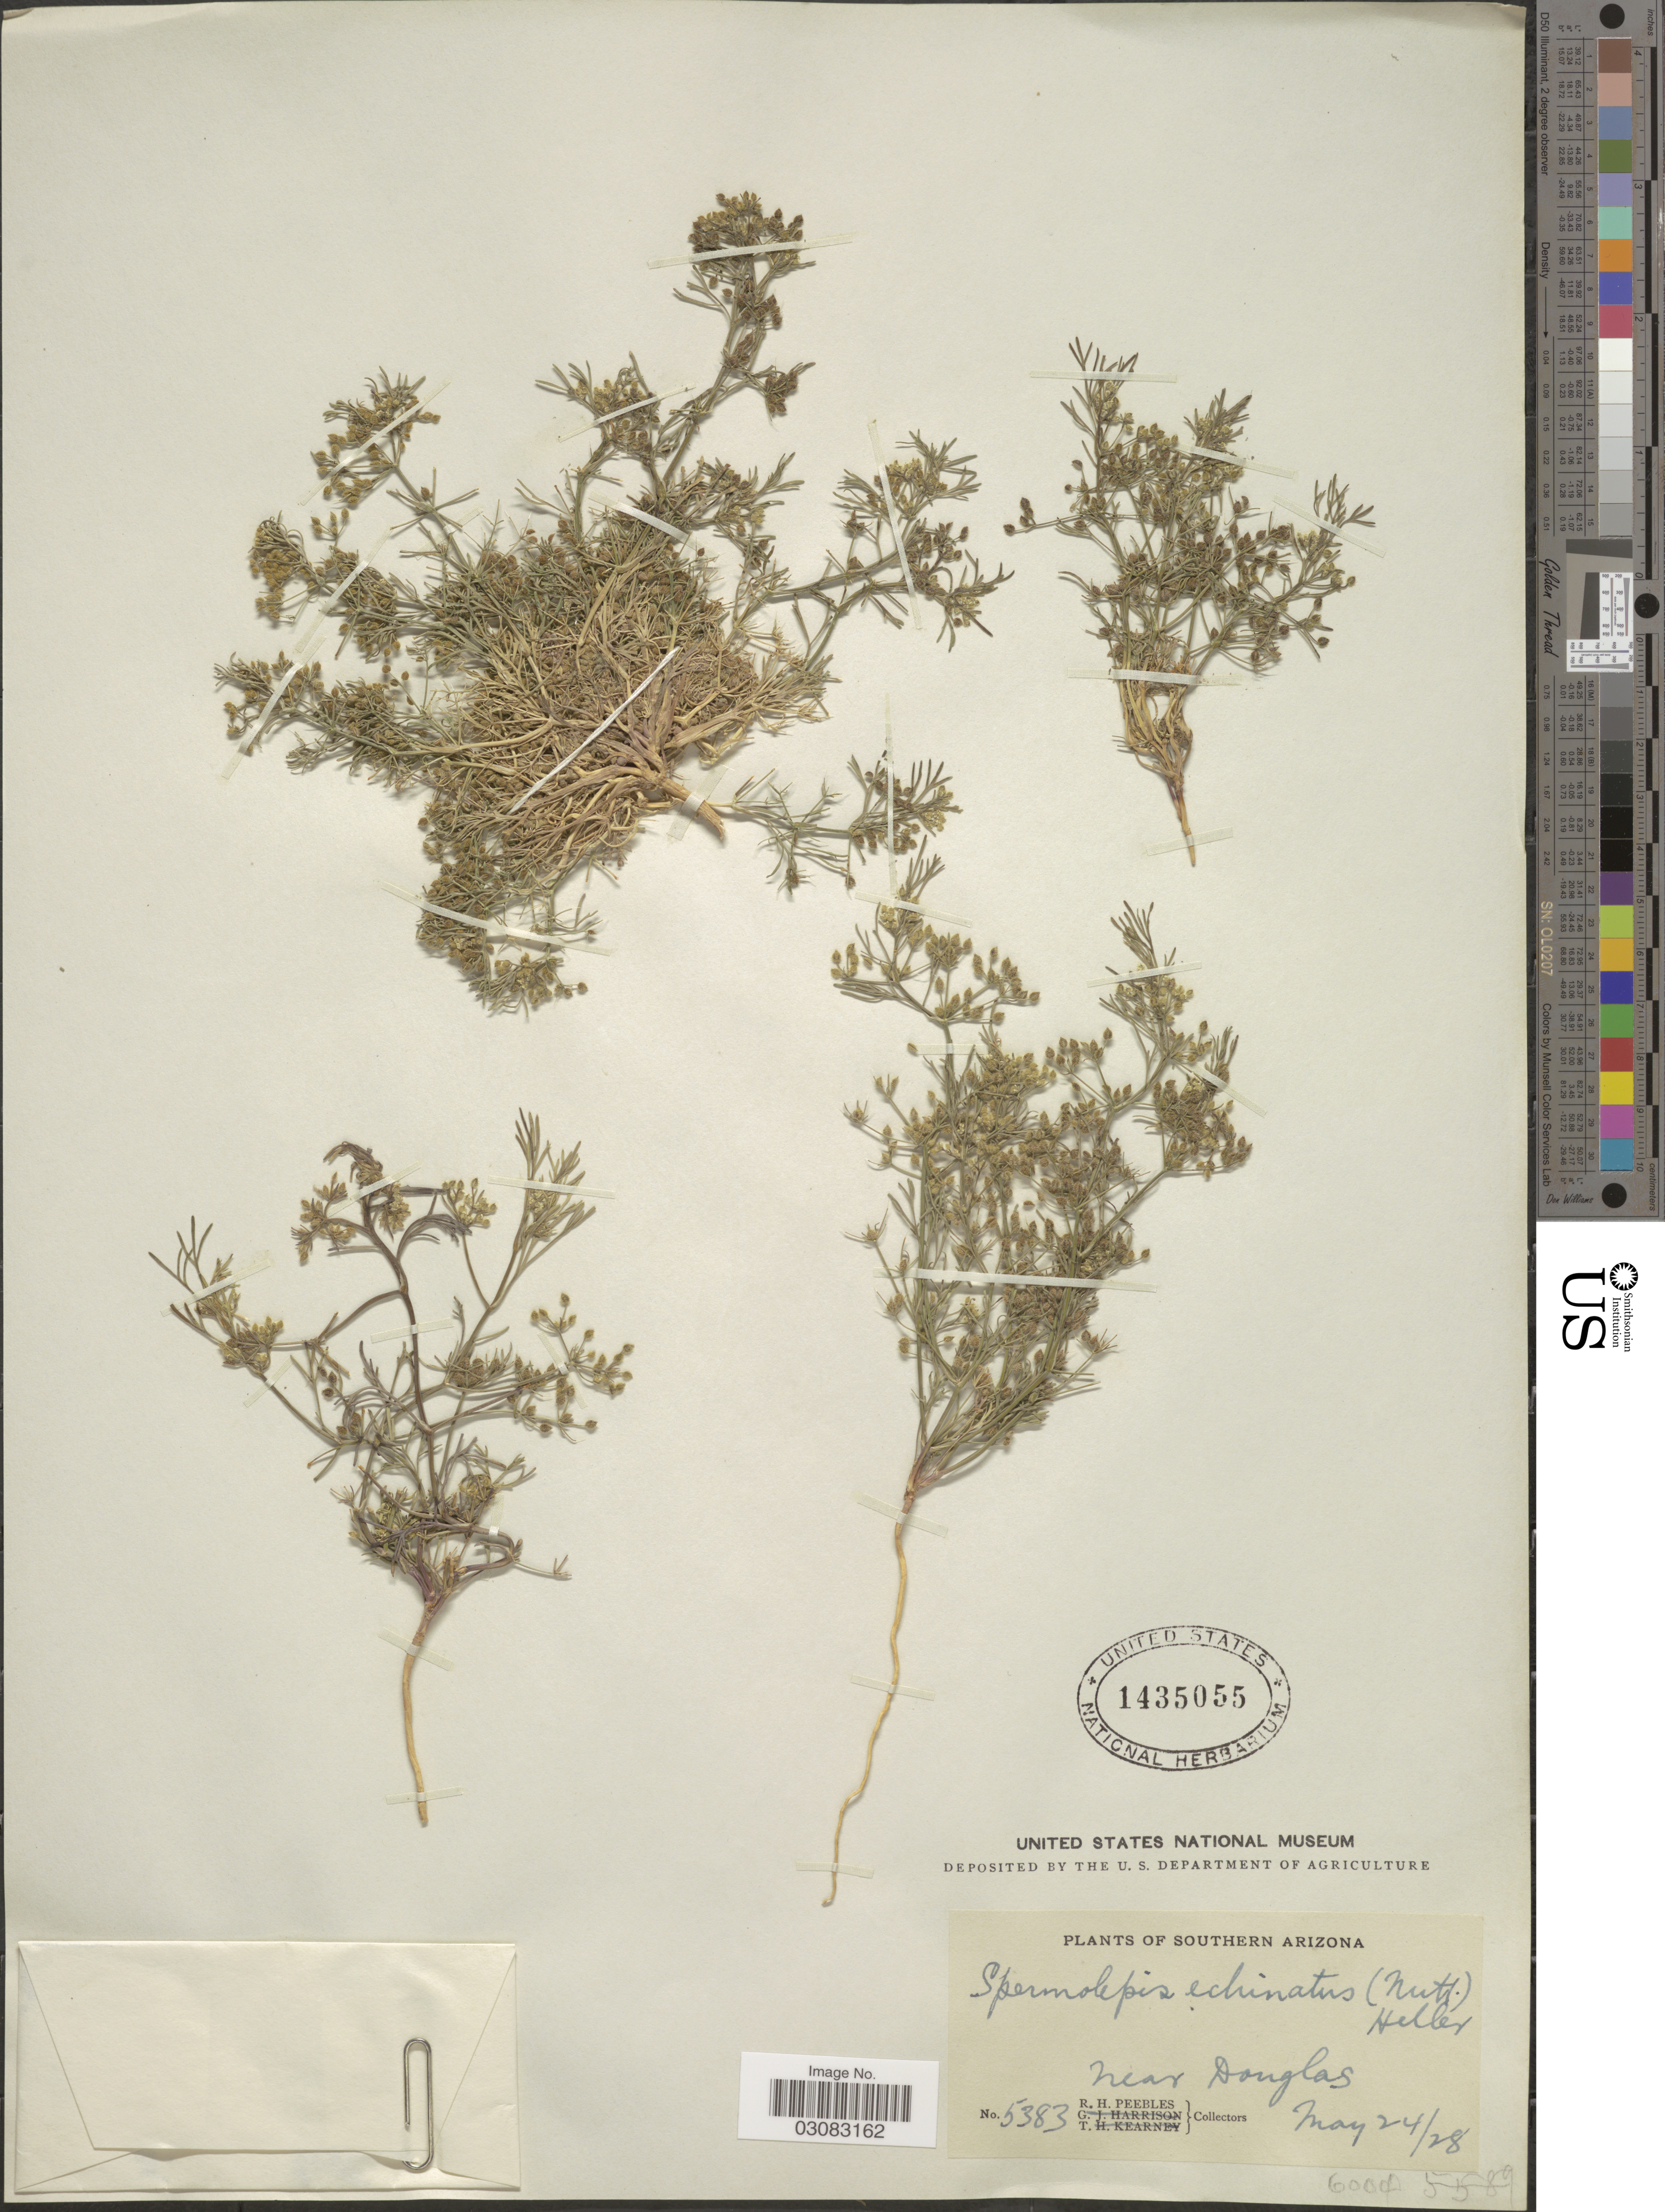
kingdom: Plantae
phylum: Tracheophyta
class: Magnoliopsida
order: Apiales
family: Apiaceae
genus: Spermolepis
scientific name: Spermolepis echinata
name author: (Nutt. ex DC.) A. Heller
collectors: R. H. Peebles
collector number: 5383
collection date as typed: Transcribed d/m/y: 24/5/28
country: United States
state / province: Arizona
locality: Southern Arizona. Near Douglas.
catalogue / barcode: US 1435055